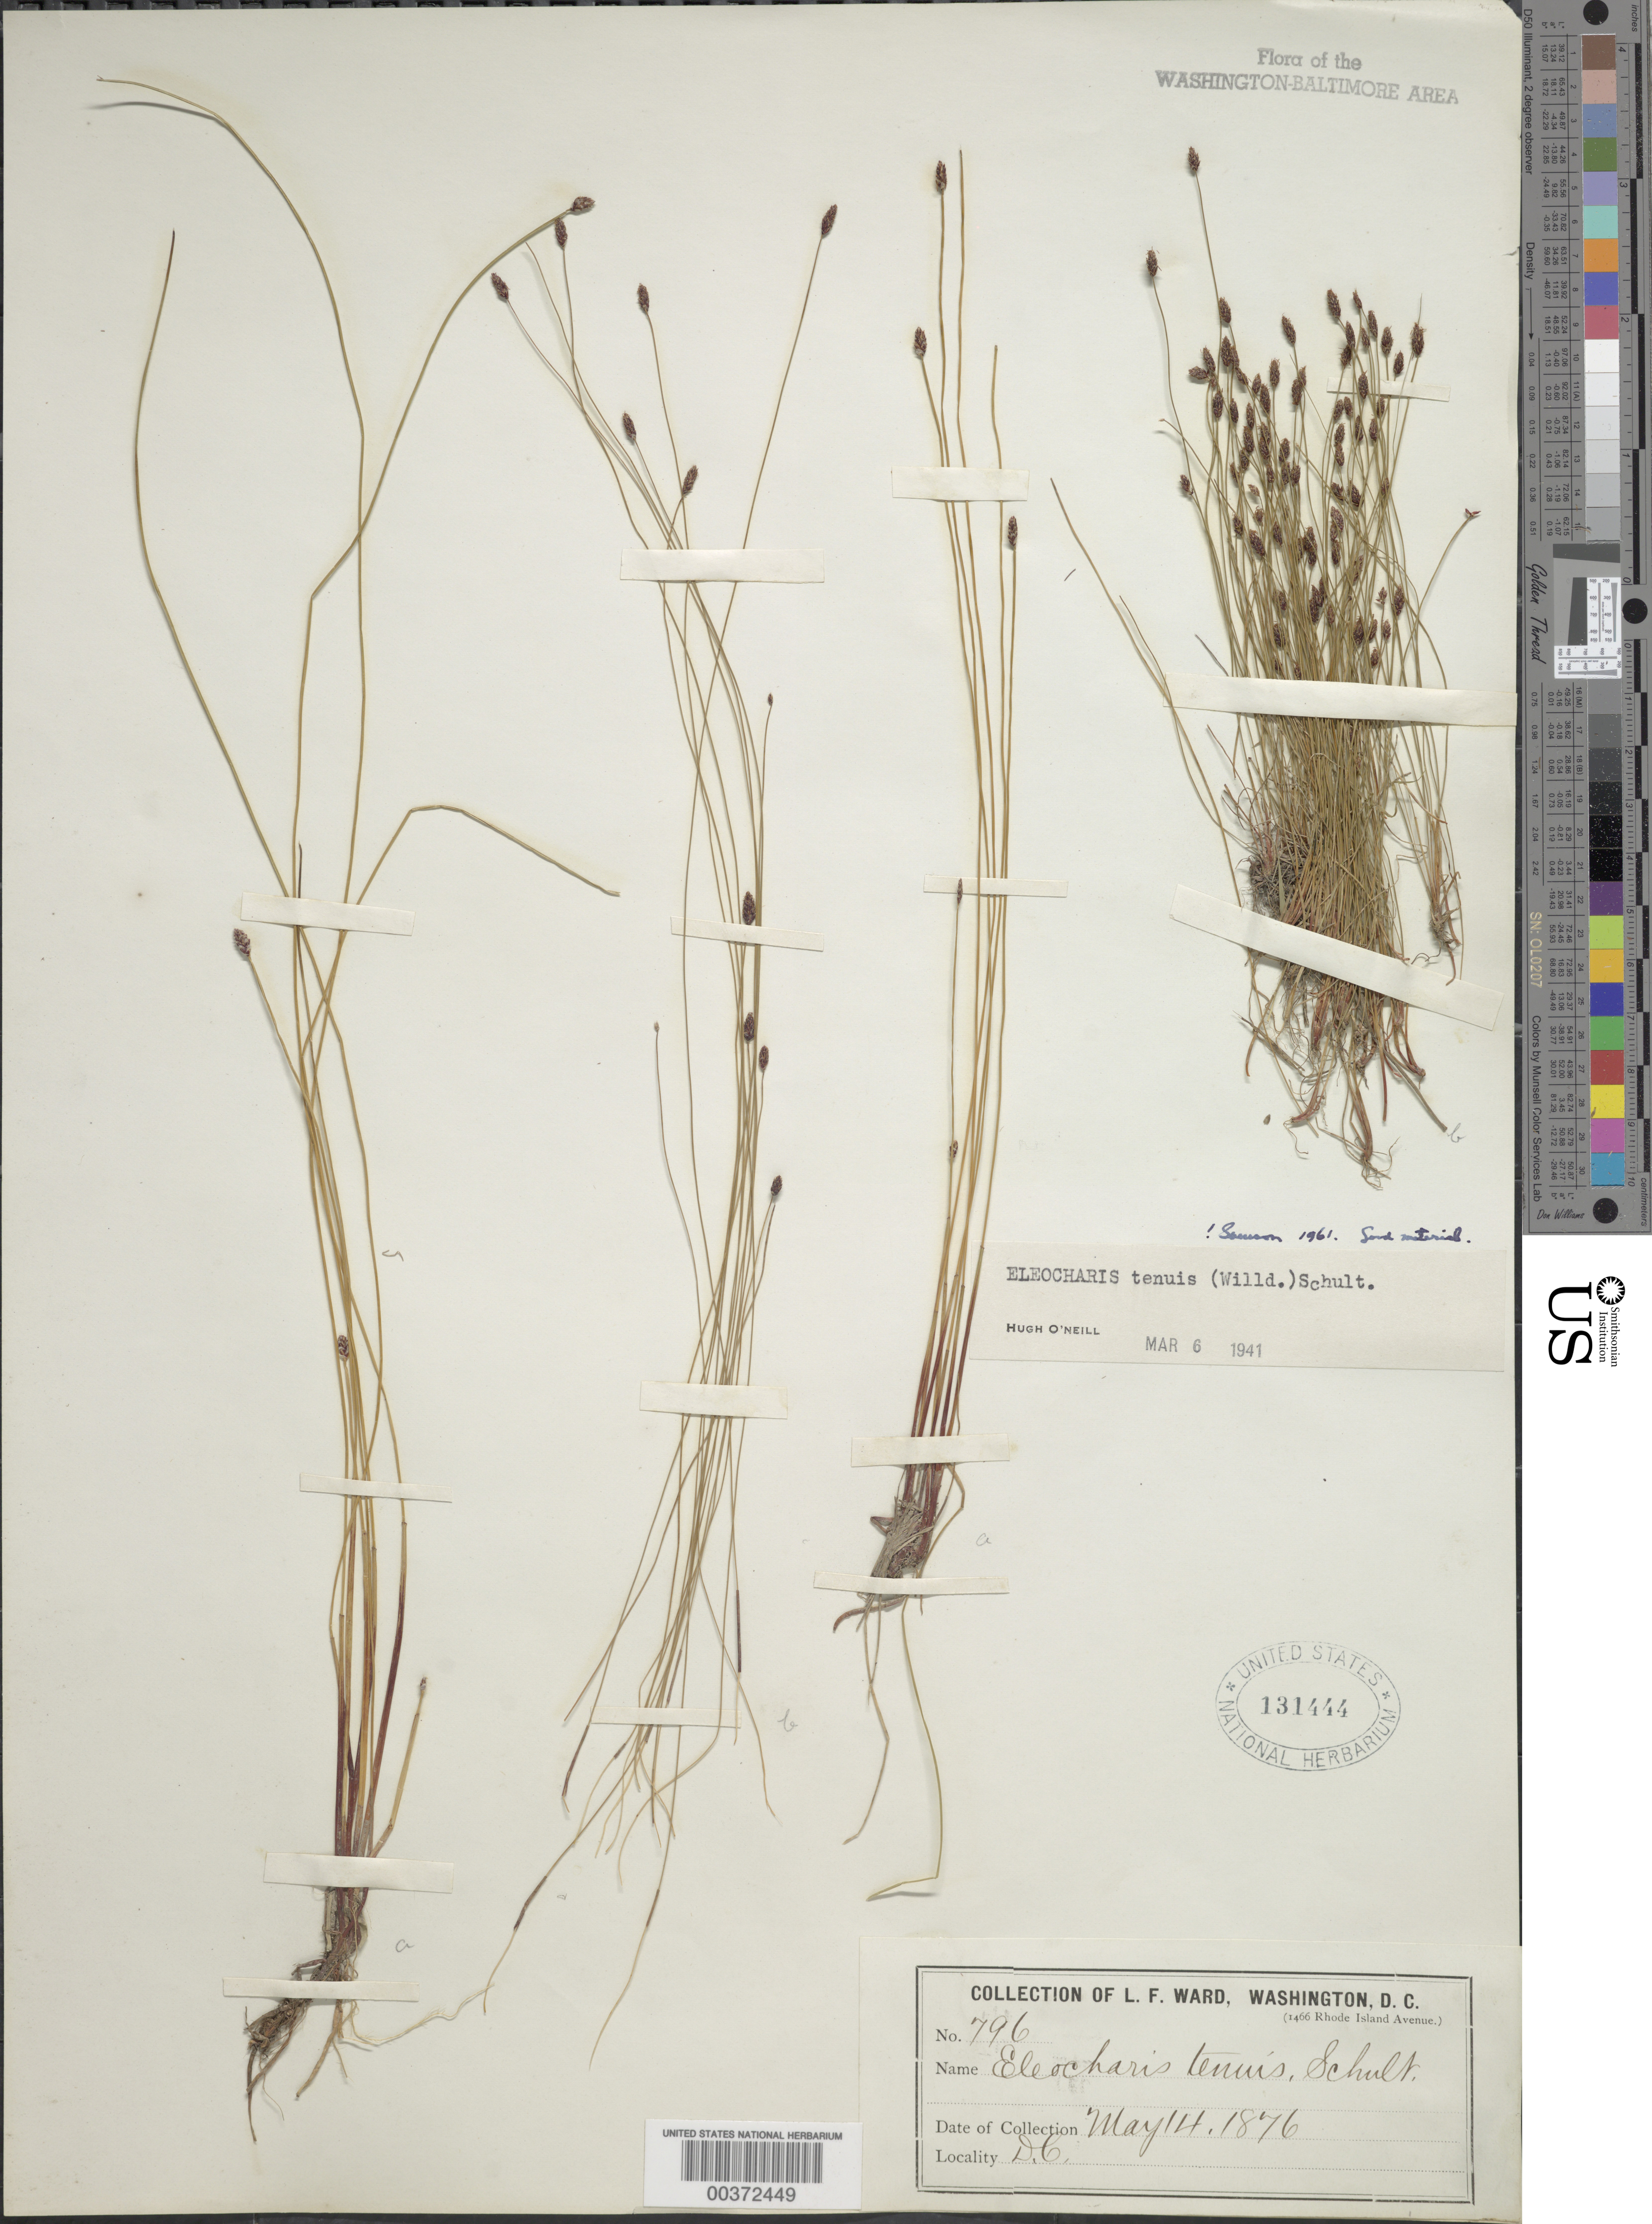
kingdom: Plantae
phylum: Tracheophyta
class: Liliopsida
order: Poales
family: Cyperaceae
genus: Eleocharis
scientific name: Eleocharis tenuis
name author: (Willd.) Schult.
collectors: L. F. Ward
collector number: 796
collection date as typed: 14 May 1876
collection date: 1876-05-14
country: United States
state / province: District of Columbia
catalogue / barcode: US 131444